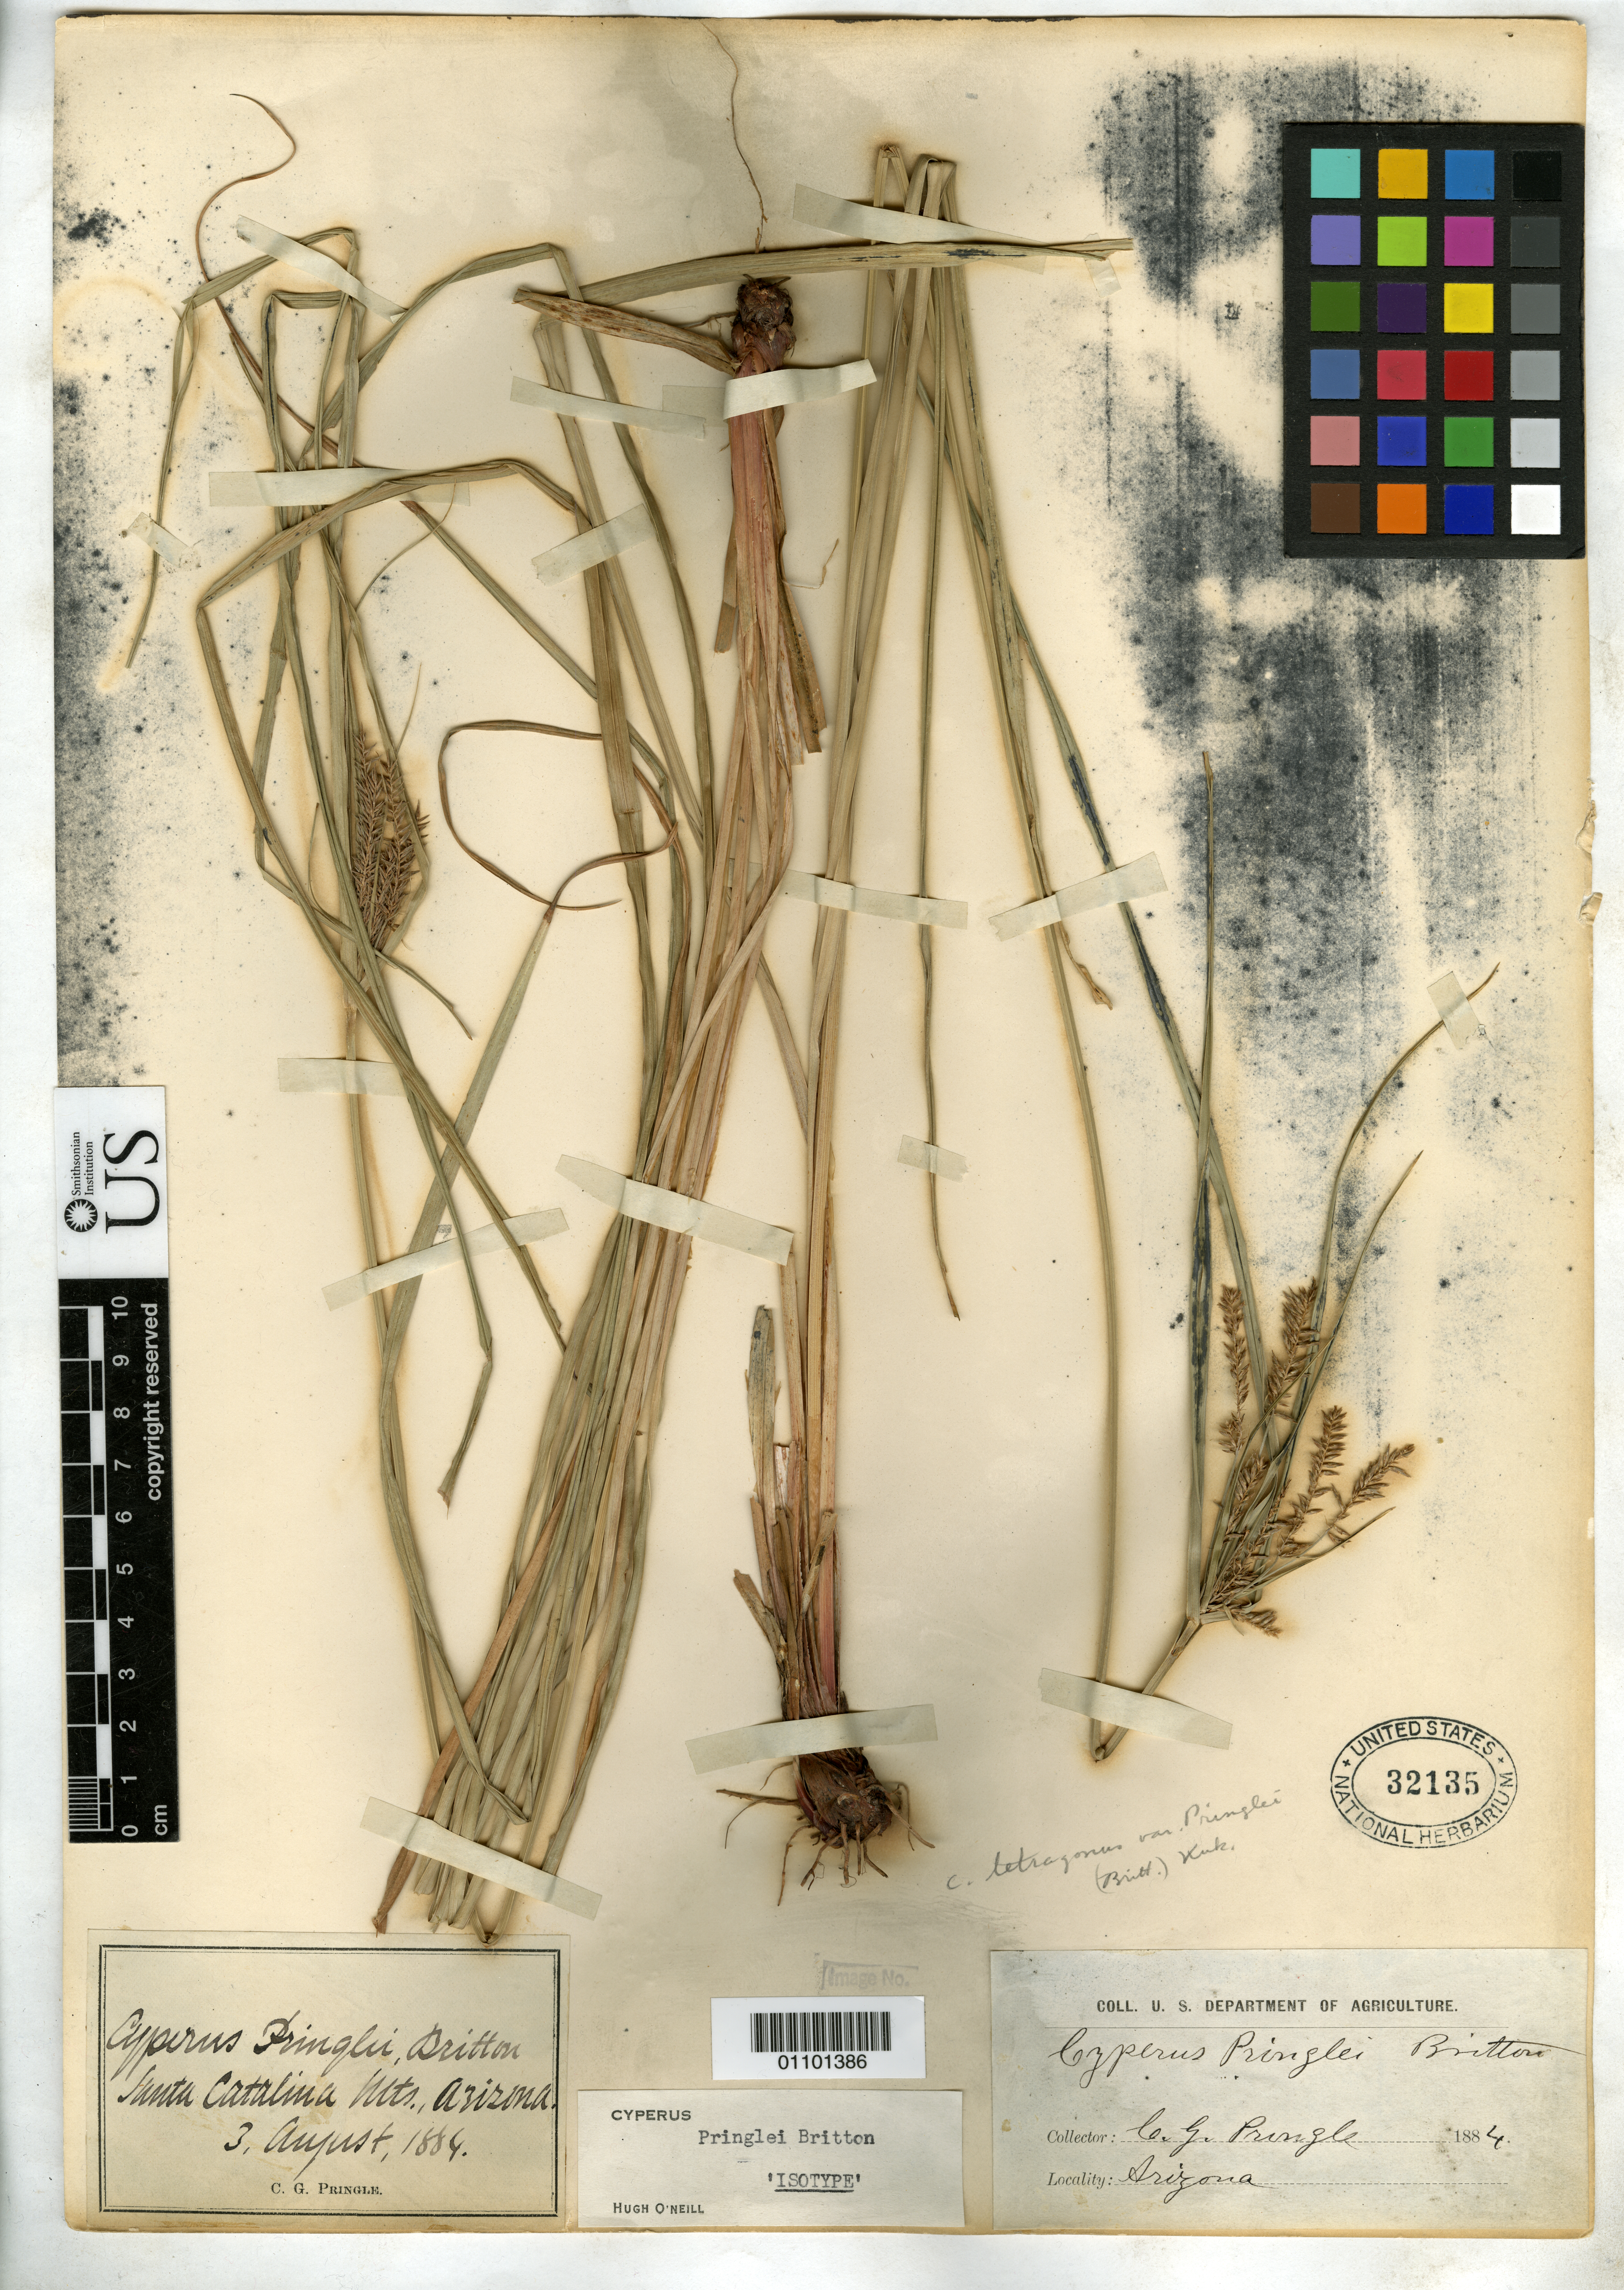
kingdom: Plantae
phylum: Tracheophyta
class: Liliopsida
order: Poales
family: Cyperaceae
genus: Cyperus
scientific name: Cyperus pringlei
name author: Britton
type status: Type Collection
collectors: C. G. Pringle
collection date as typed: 03 Aug 1884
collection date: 1884-08-03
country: United States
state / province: Arizona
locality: Santa Catalina Mountains.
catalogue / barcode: US 32135